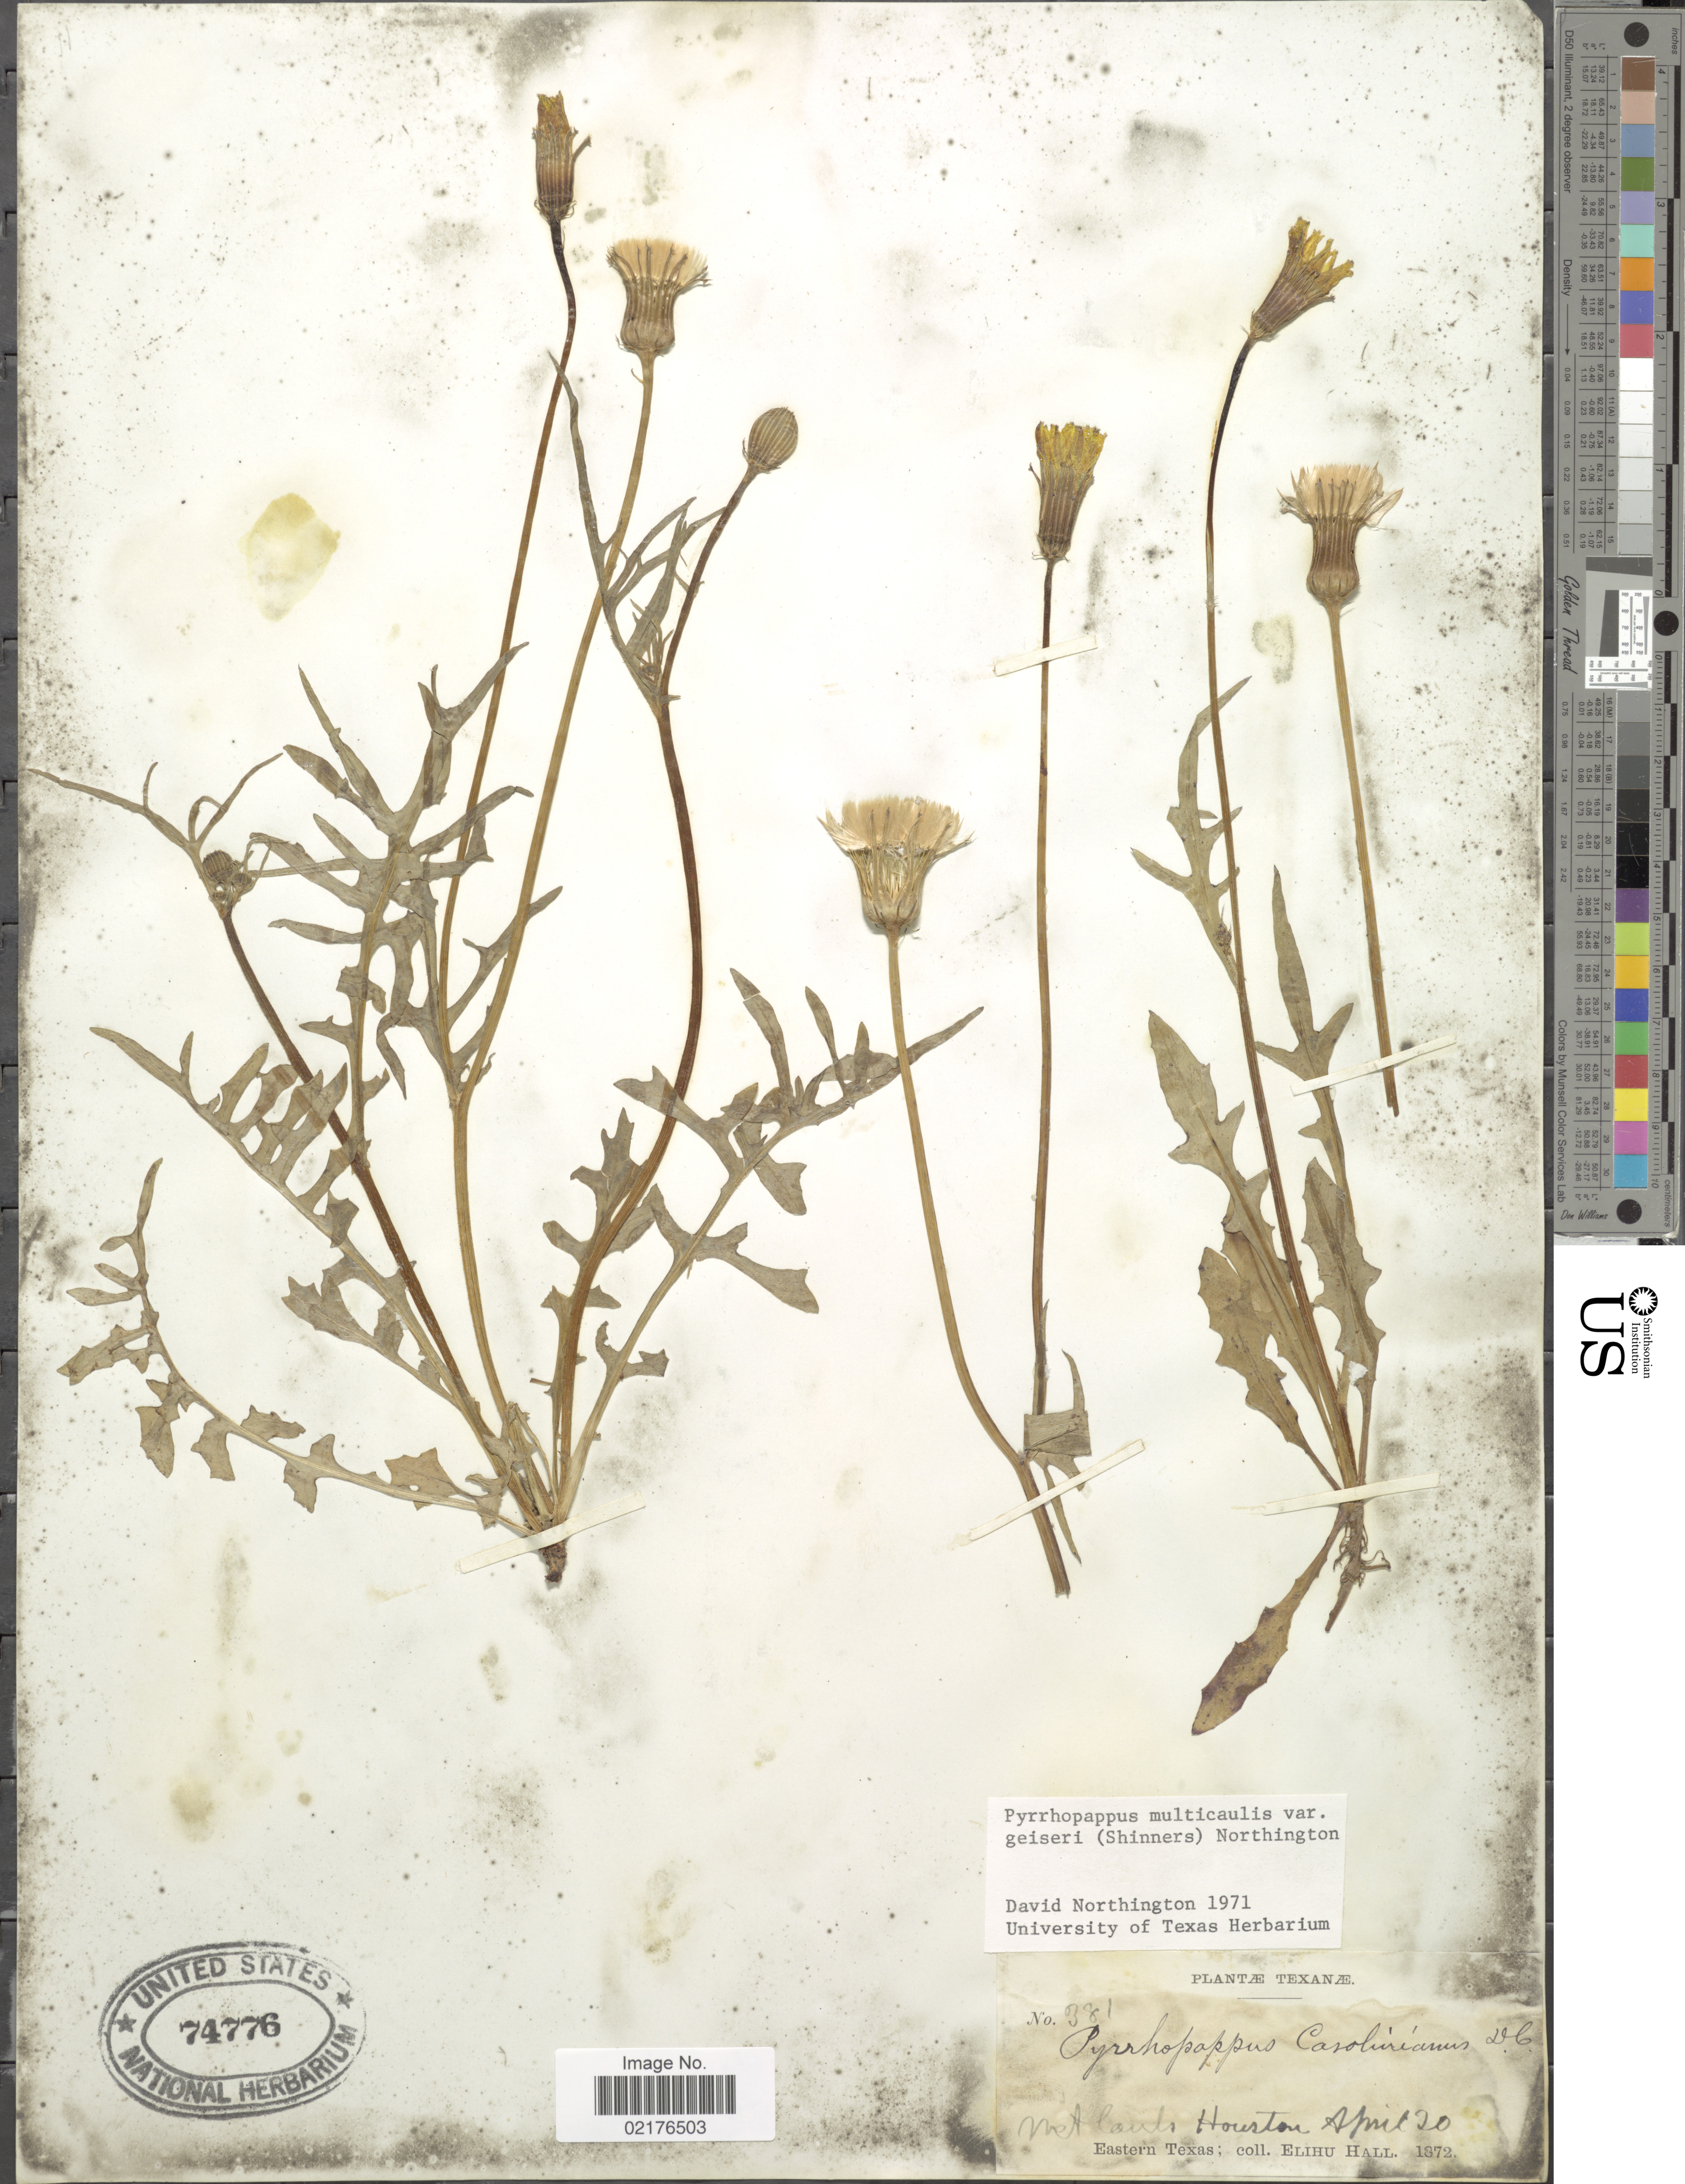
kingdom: Plantae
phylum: Tracheophyta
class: Magnoliopsida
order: Asterales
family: Asteraceae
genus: Pyrrhopappus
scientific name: Pyrrhopappus pauciflorus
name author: (D. Don) DC.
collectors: E. Hall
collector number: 381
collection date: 1872-04-20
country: United States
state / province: Texas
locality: Houston, Eastern Texas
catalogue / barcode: US 74776